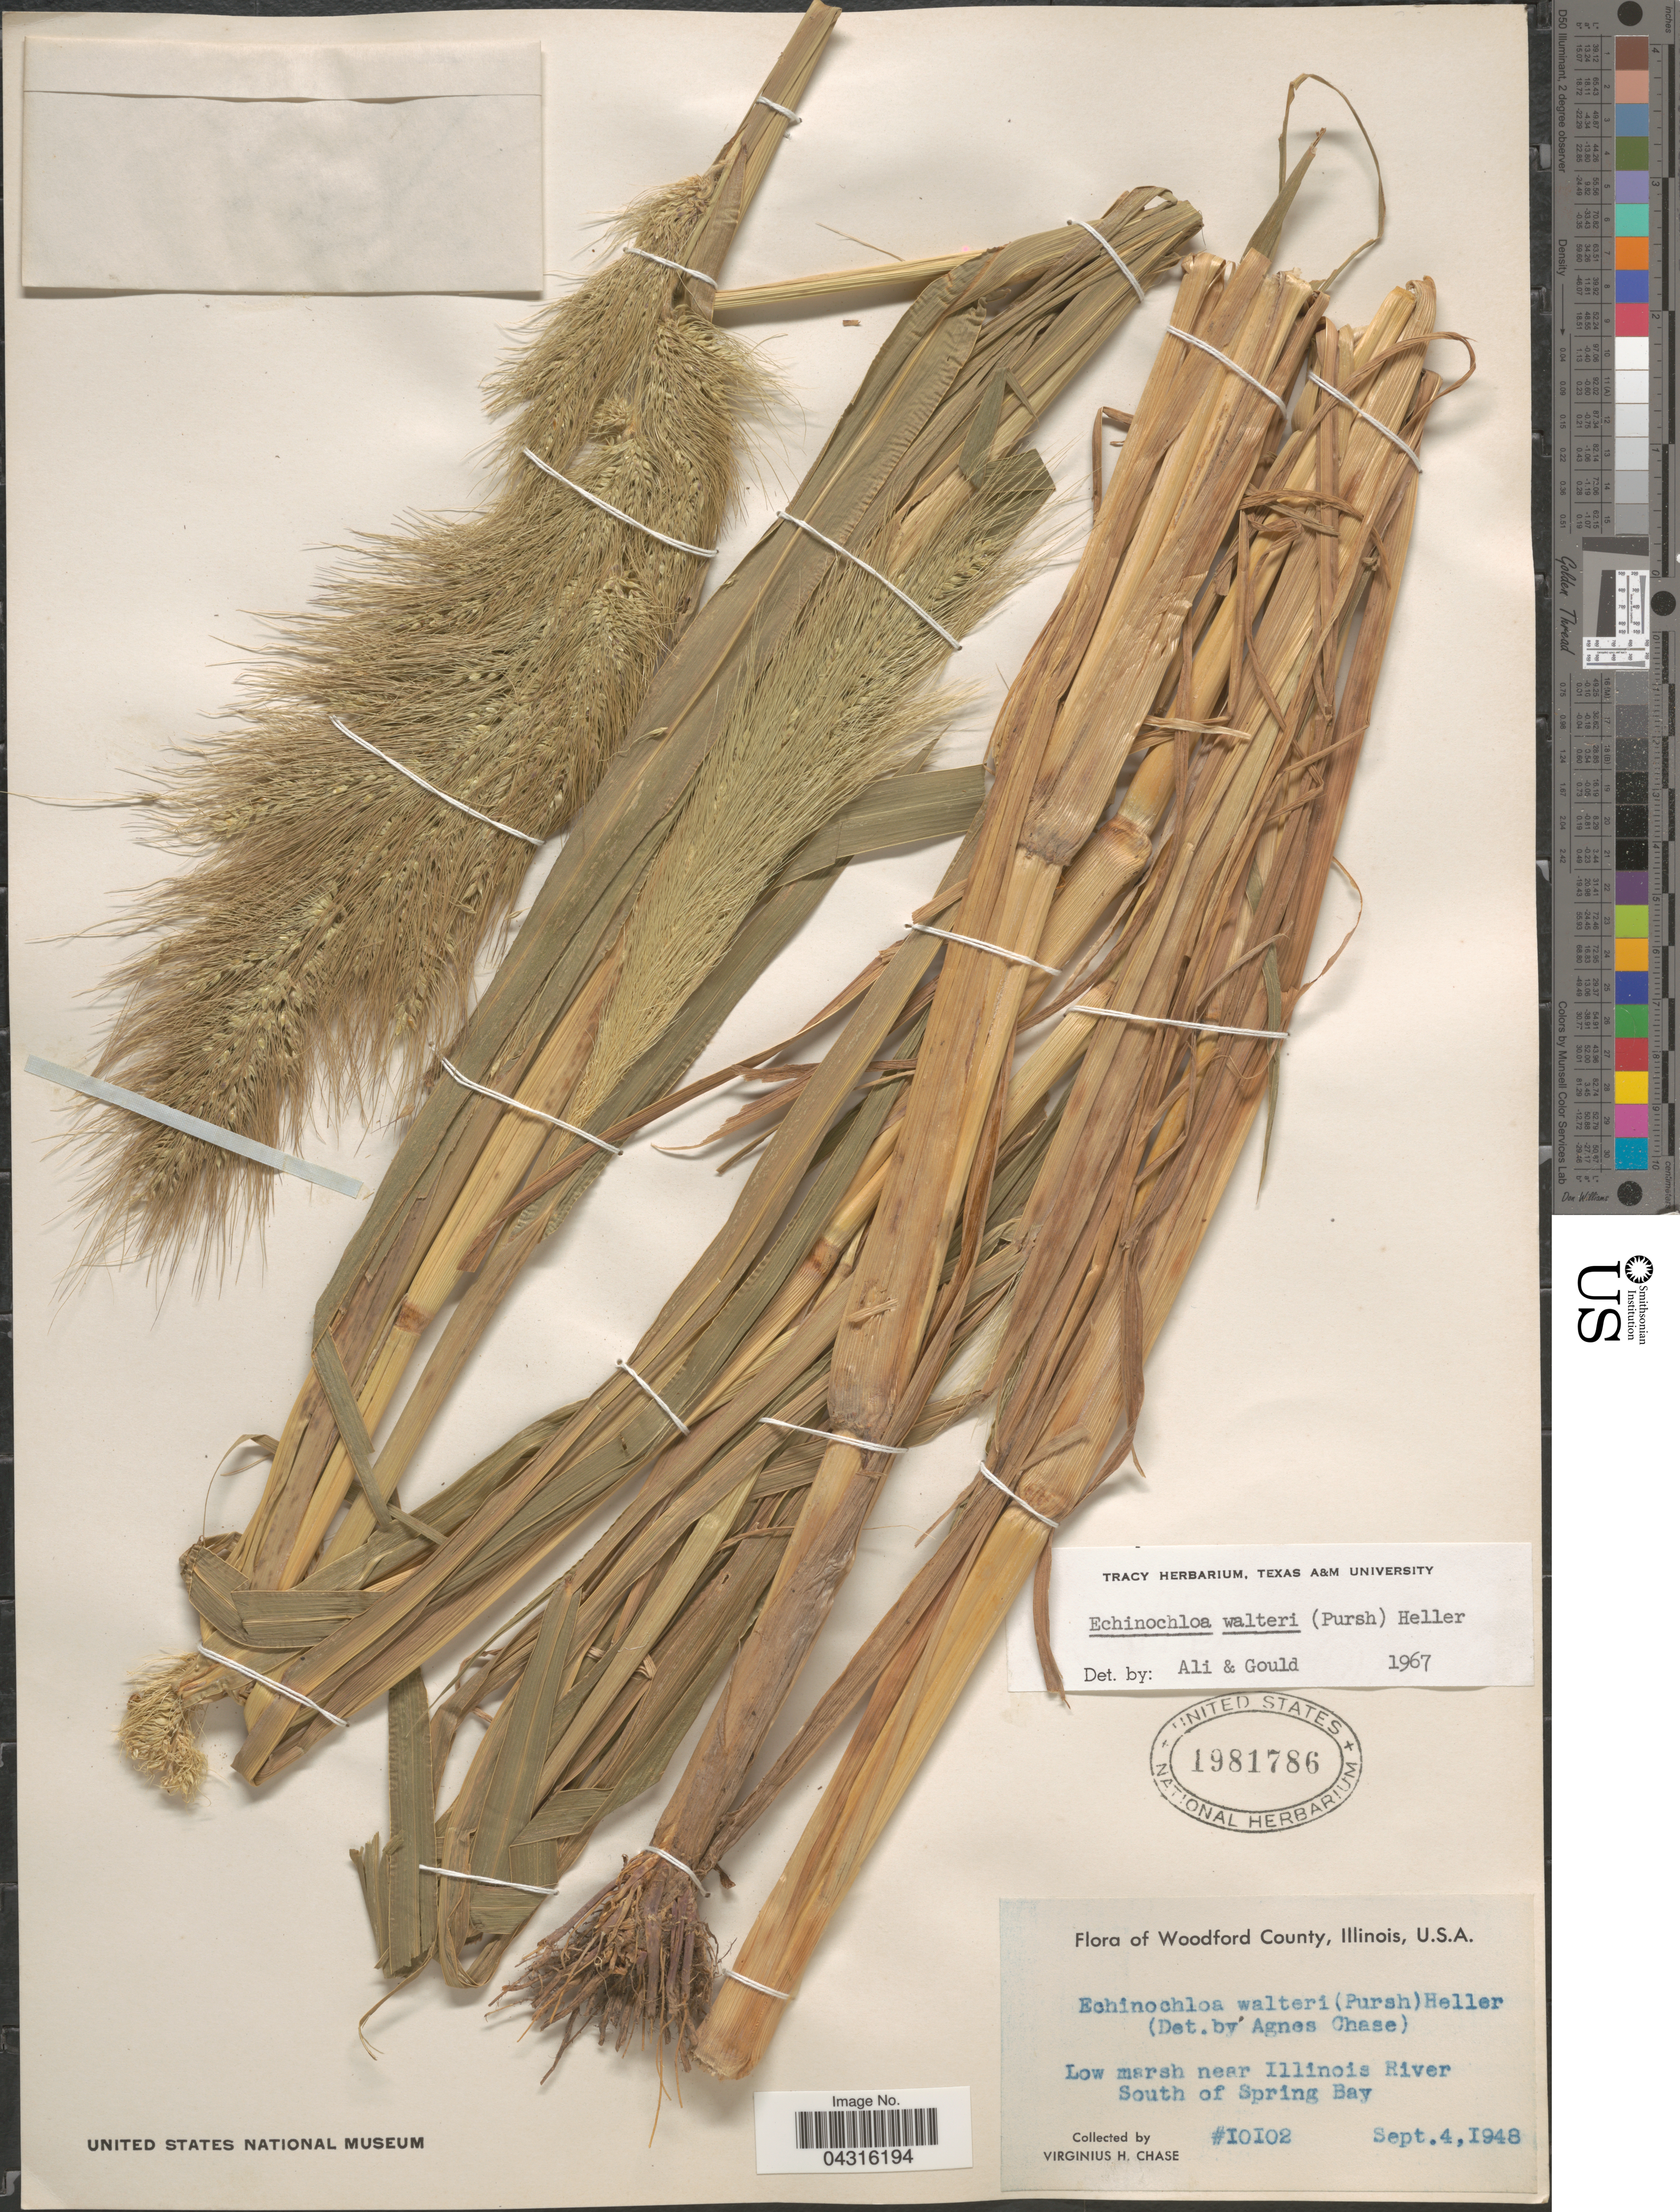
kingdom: Plantae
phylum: Tracheophyta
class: Liliopsida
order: Poales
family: Poaceae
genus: Echinochloa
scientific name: Echinochloa walteri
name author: (Pursh) A. Heller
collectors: V. H. Chase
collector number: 10102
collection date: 1948-09-04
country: United States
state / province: Illinois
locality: Woodford County. Low marsh near Illinois River. South of Spring Bay.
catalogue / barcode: US 1981786